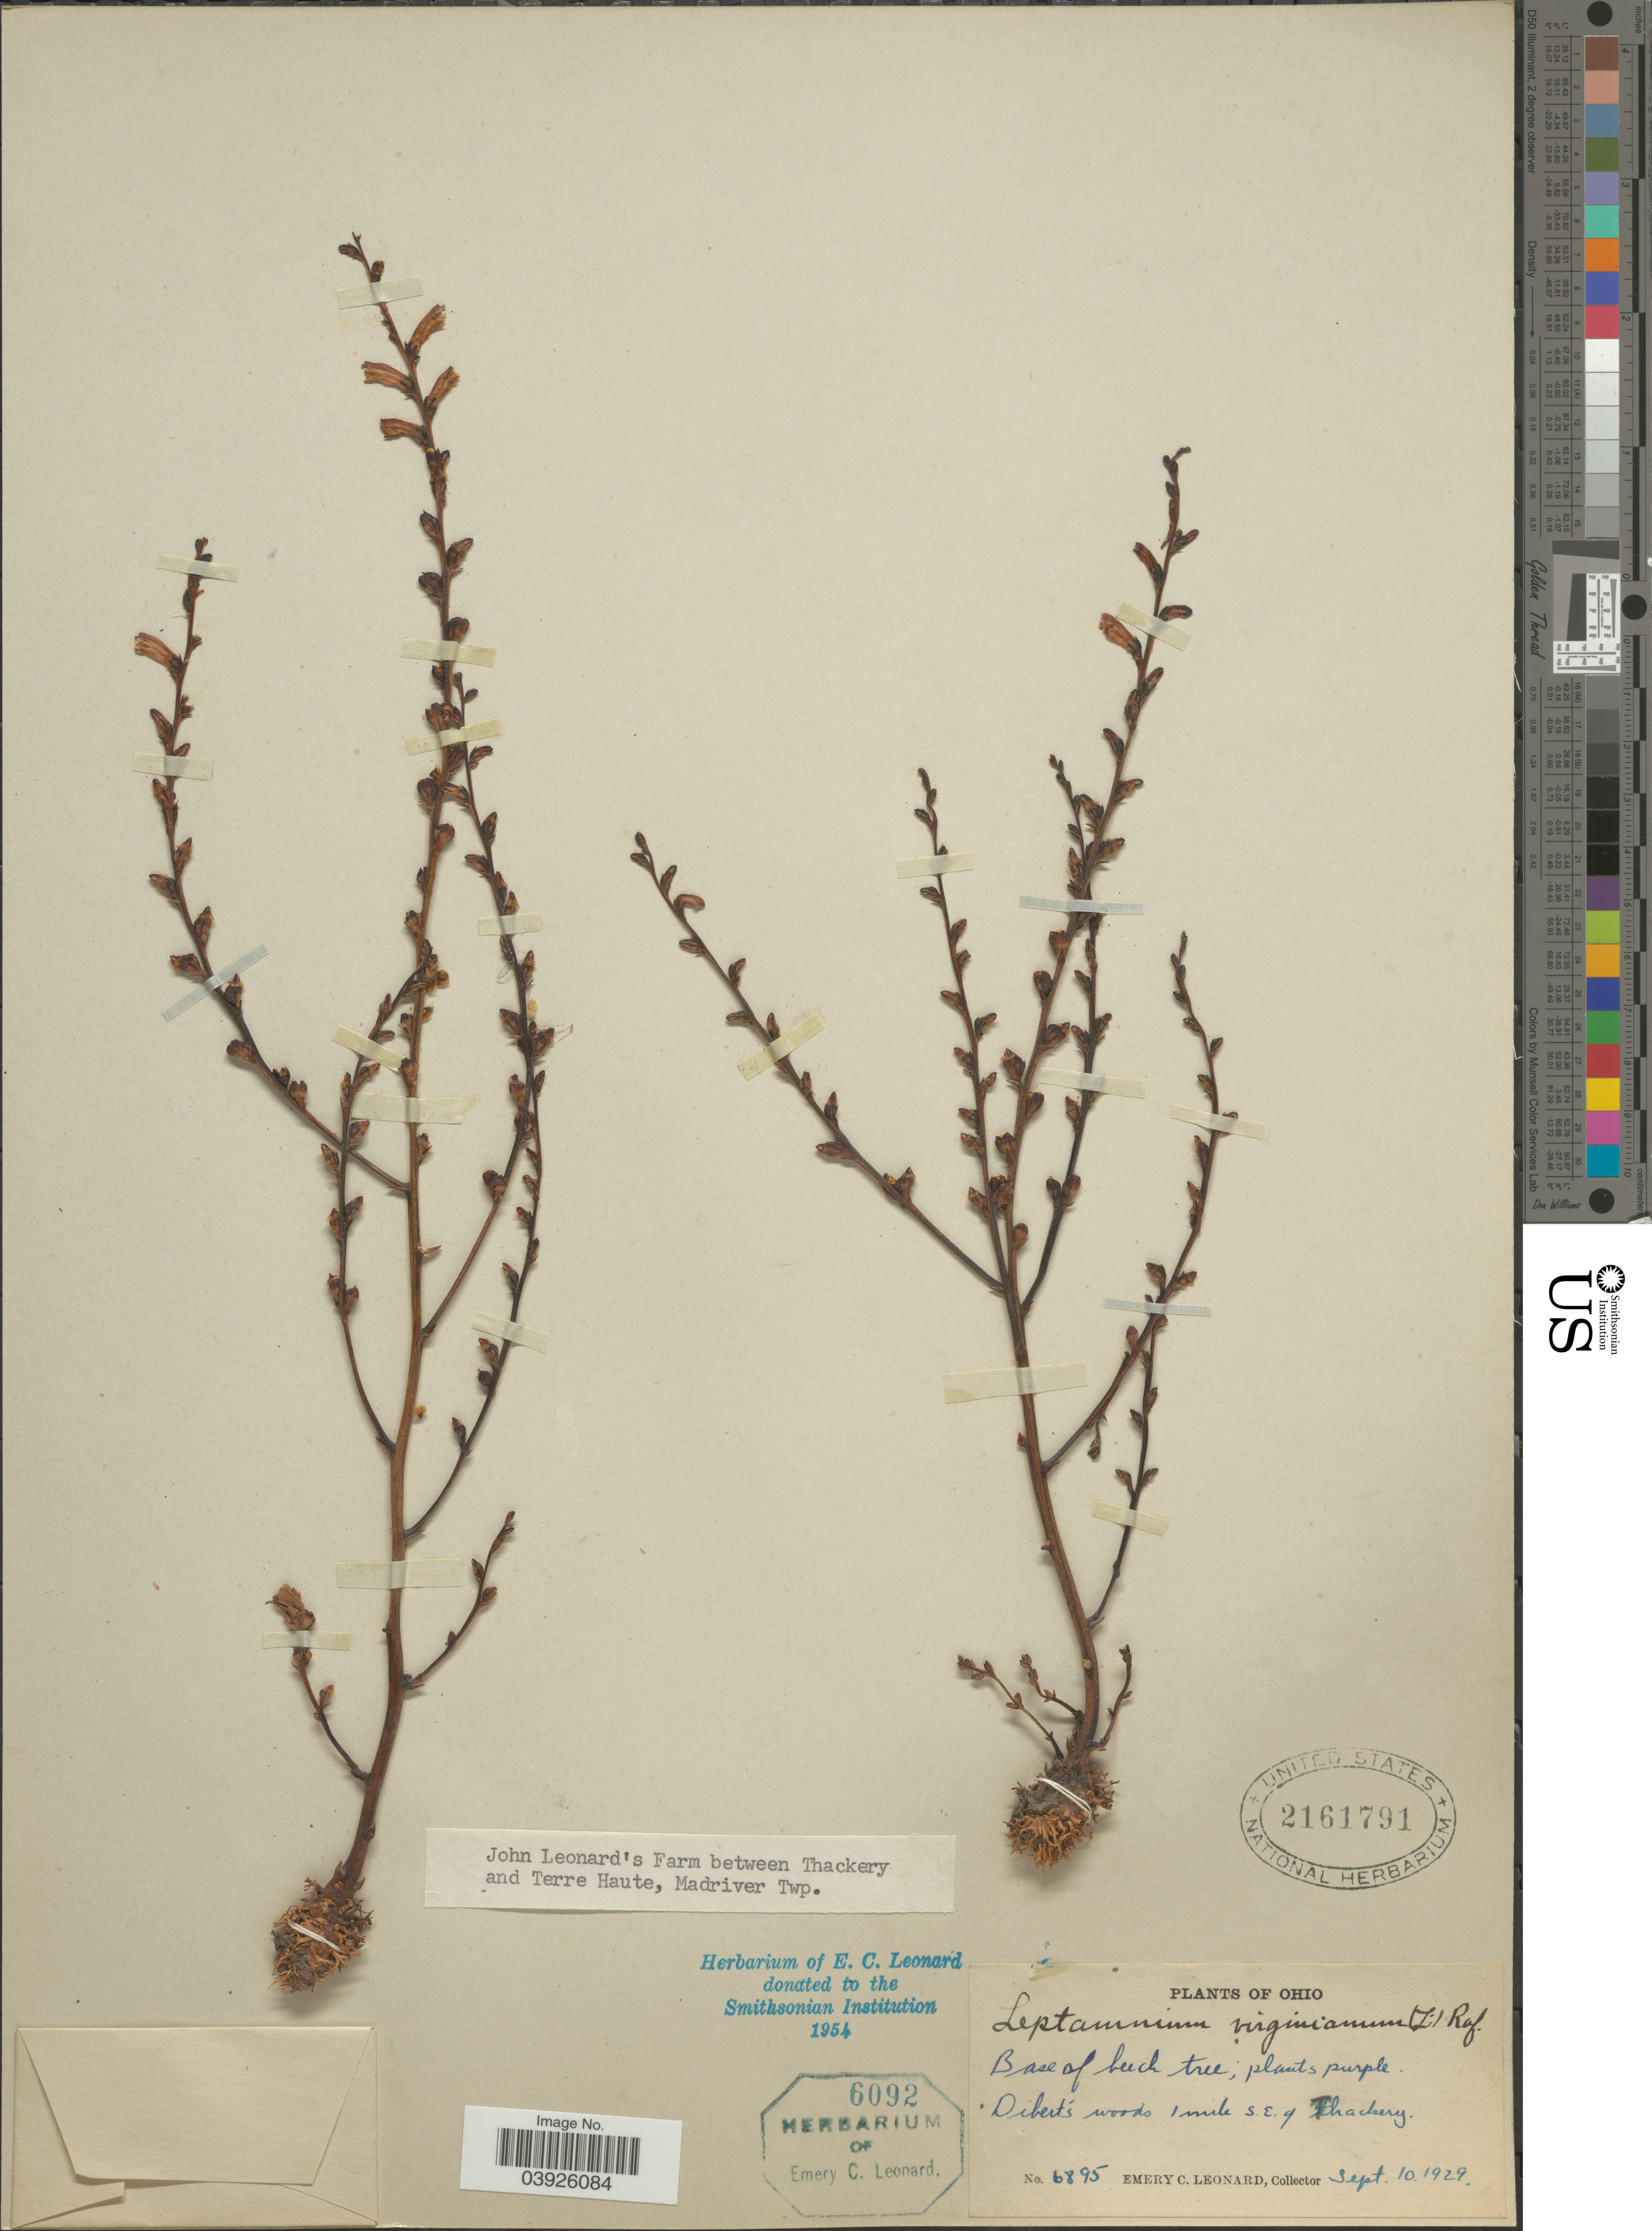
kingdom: Plantae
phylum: Tracheophyta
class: Magnoliopsida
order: Lamiales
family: Orobanchaceae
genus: Epifagus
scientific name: Epifagus virginiana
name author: (L.) W.P.C. Barton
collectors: E. C. Leonard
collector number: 6895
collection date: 1929-09-10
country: United States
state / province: Ohio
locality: Base of beech tree, Dibert's woods 1 miles S.E. of Thackery.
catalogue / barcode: US 2161791